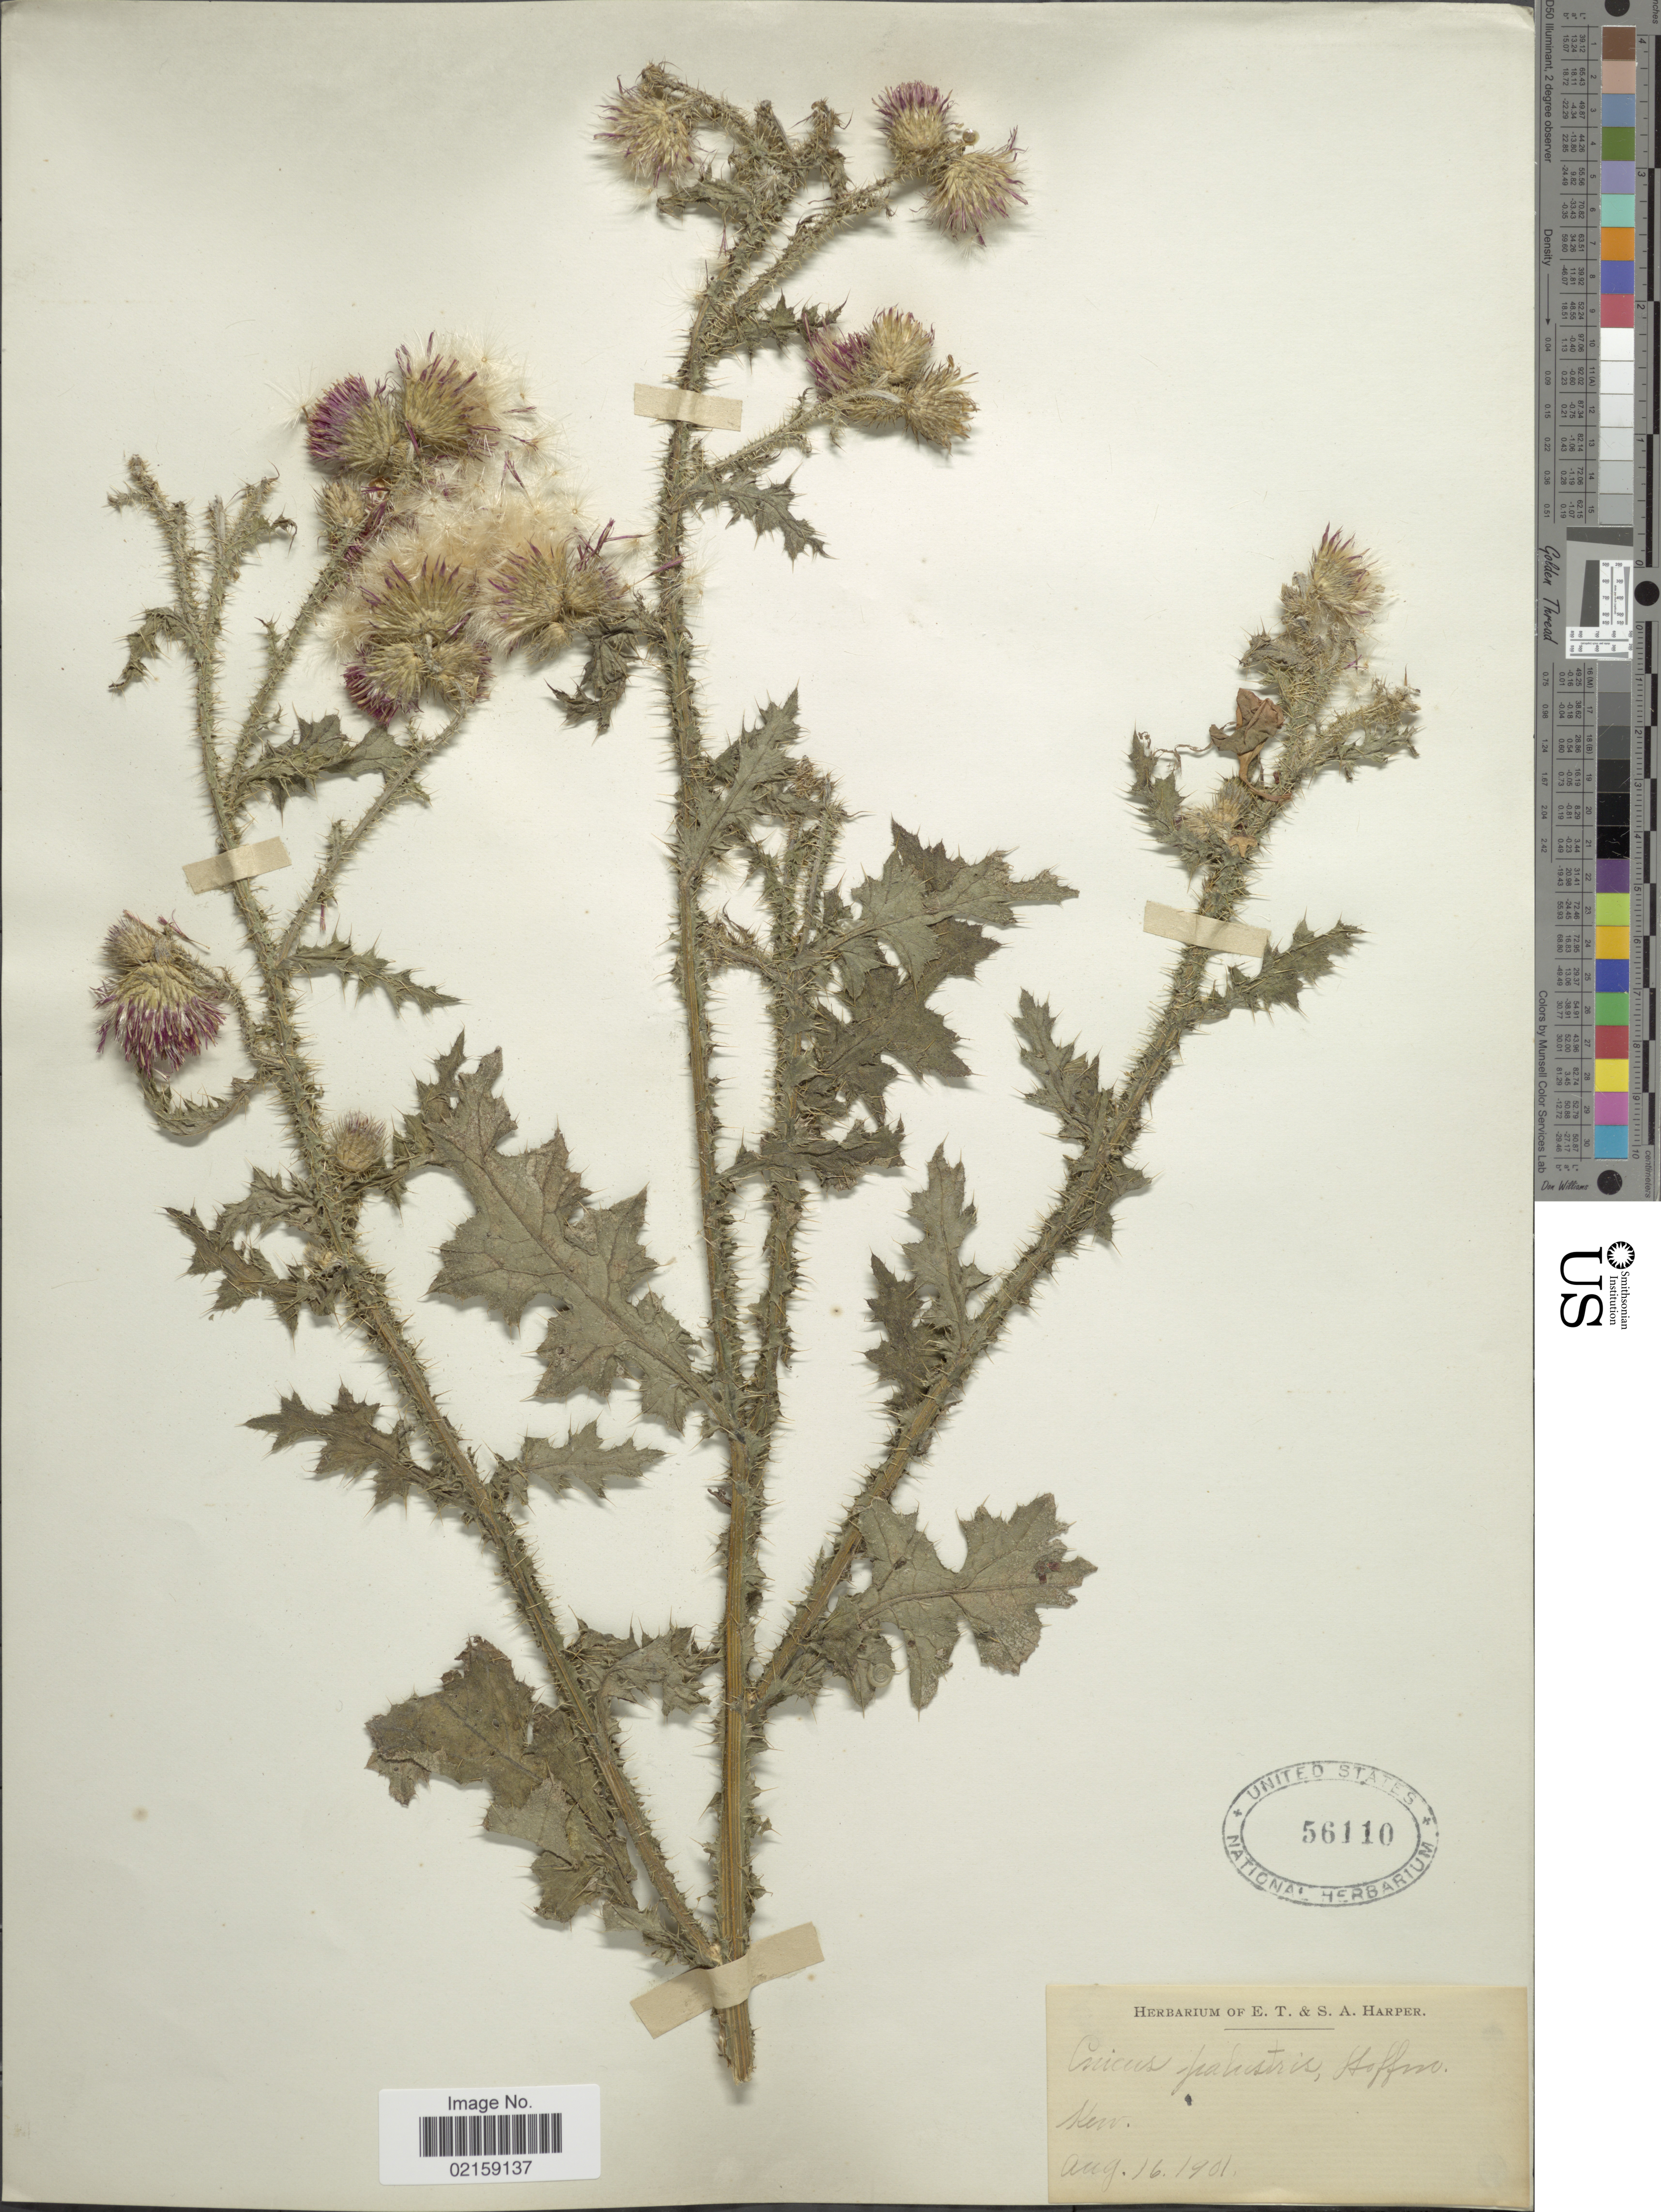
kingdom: Plantae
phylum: Tracheophyta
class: Magnoliopsida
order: Asterales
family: Asteraceae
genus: Cirsium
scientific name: Cirsium palustre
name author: (L.) Coss. ex Scop.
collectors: ex herb. E. T. & S. A. Harper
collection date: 1901-08-16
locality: Kew.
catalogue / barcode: US 56110